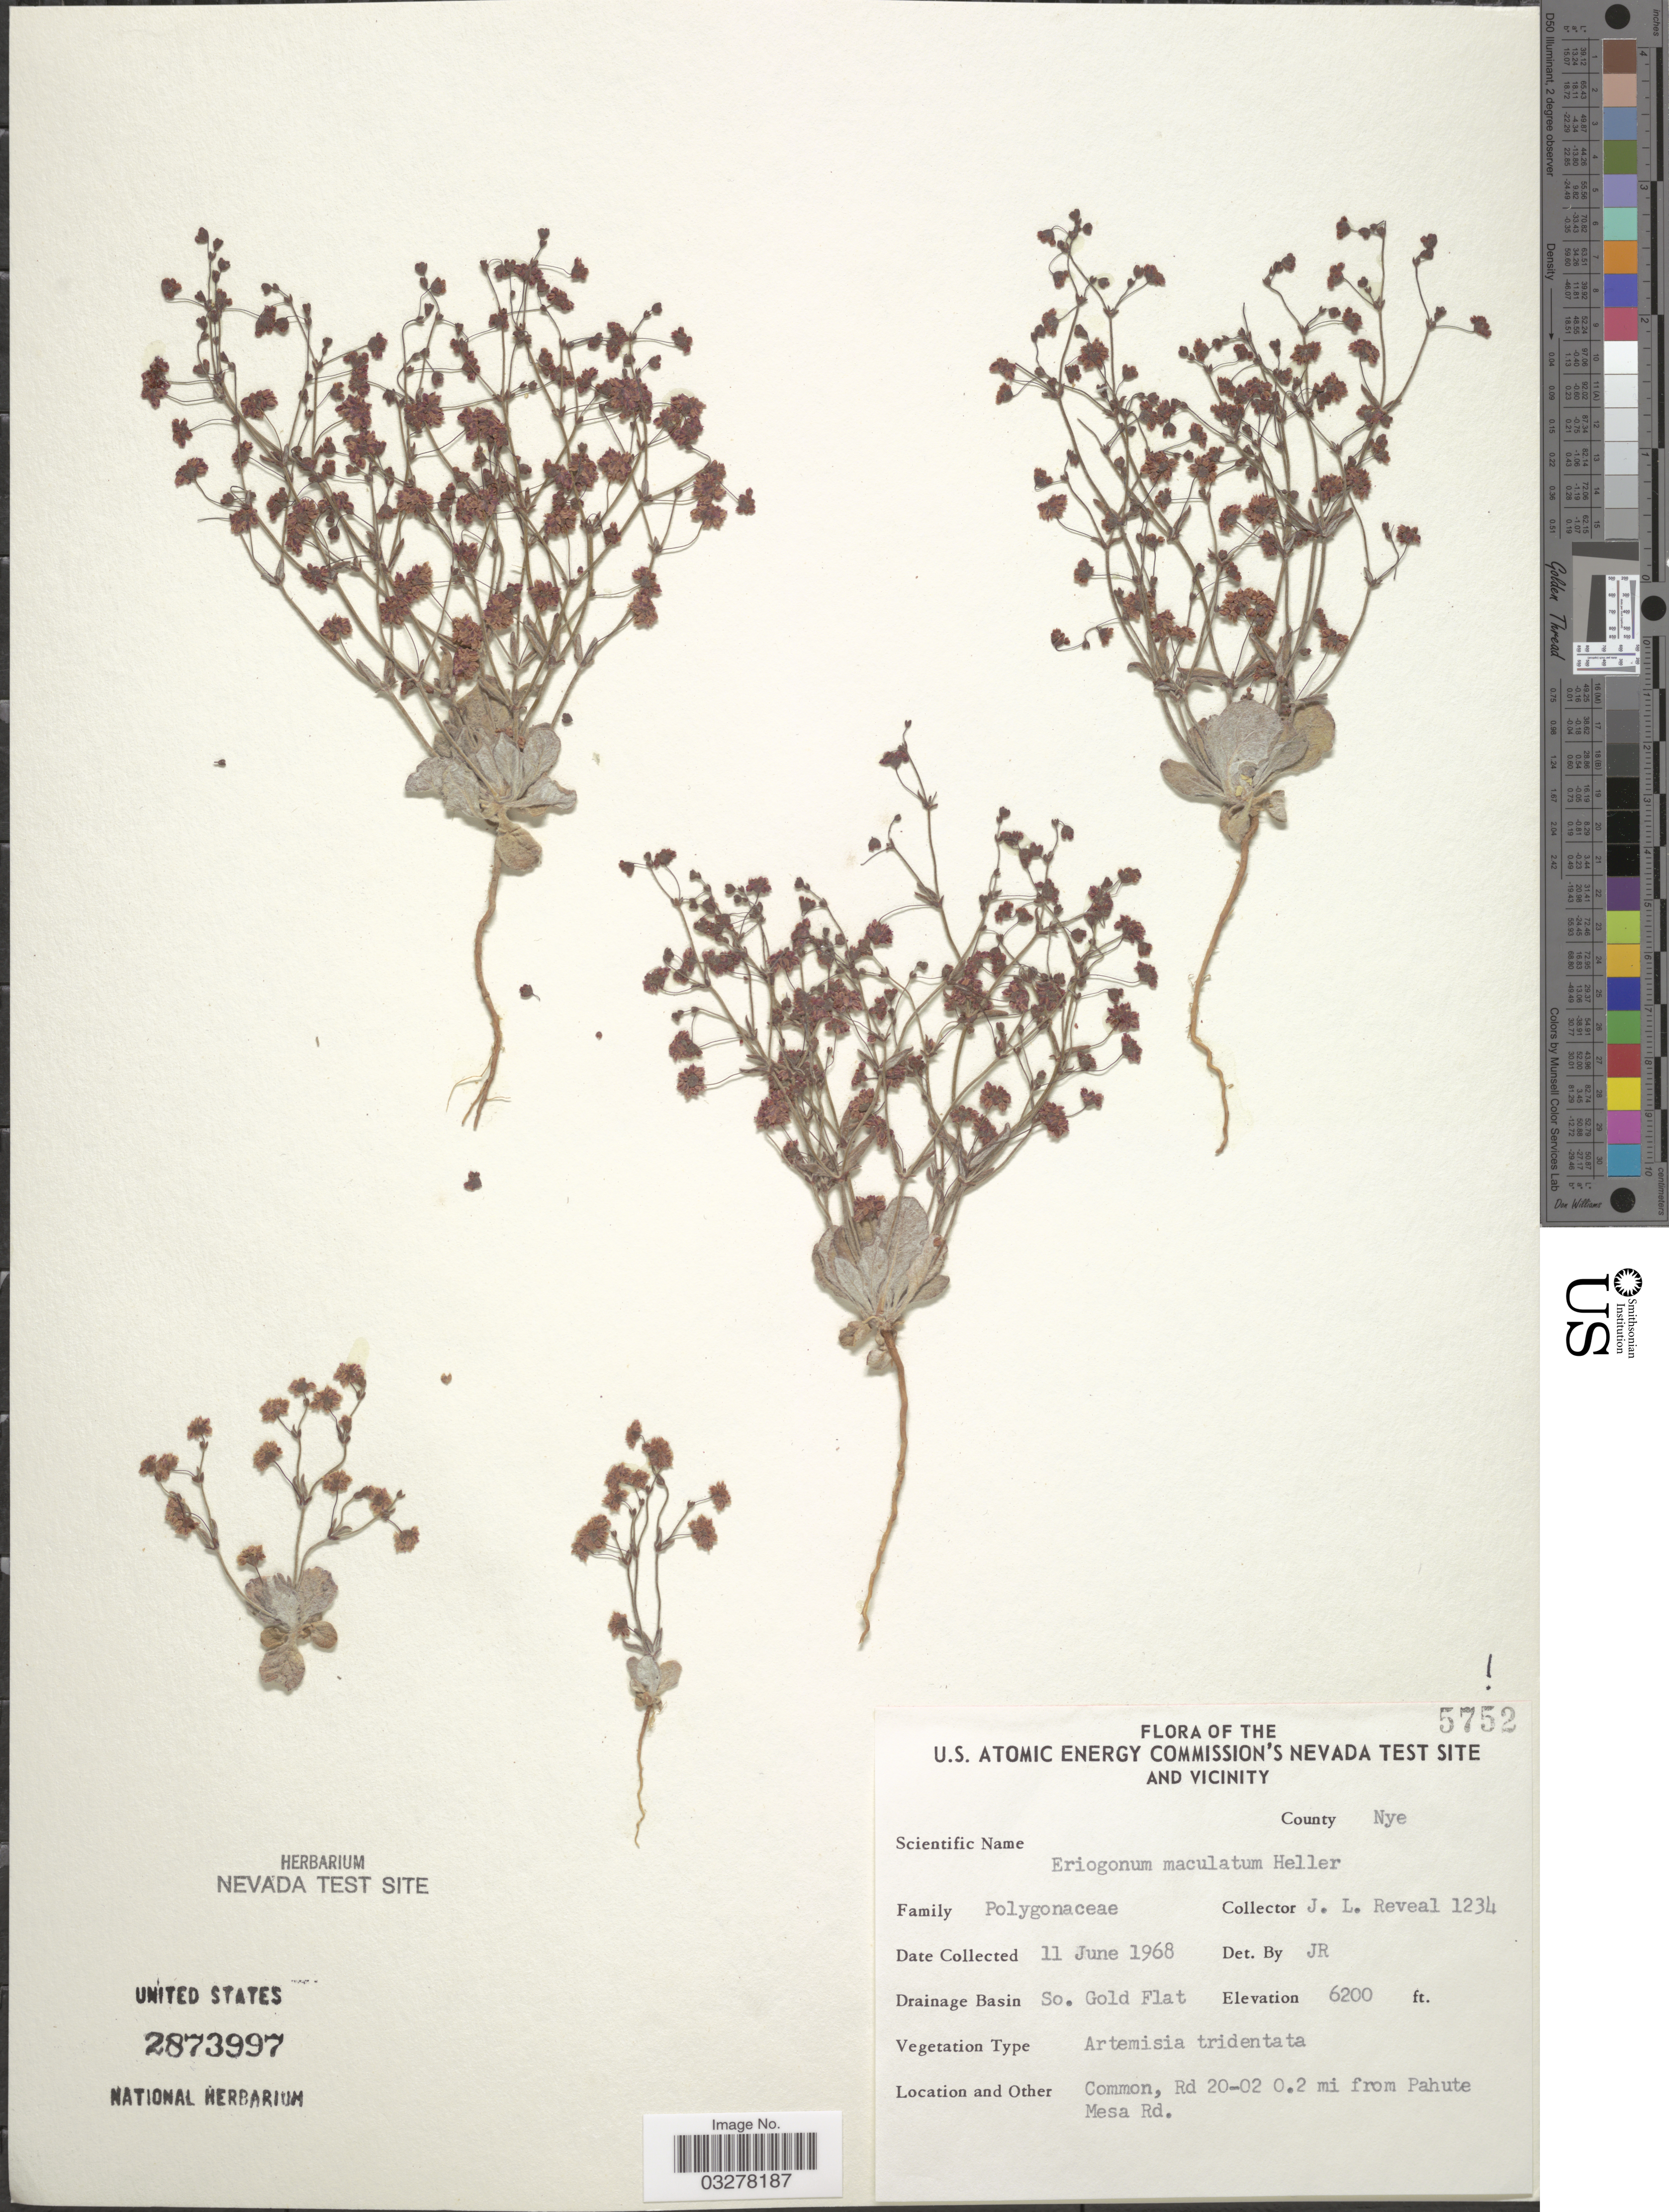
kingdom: Plantae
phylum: Tracheophyta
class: Magnoliopsida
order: Caryophyllales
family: Polygonaceae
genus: Eriogonum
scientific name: Eriogonum maculatum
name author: A. Heller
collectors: J. L. Reveal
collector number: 1234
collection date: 1968-06-11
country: United States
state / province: Nevada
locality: The U.S. Atomic Energy Commission's Nevada Test Site and Vicinity. County Nye. Drainage Basin So. Gold Flat. Rd 20-02 0.2 mi from Pahute Mesa Rd.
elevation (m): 1890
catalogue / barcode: US 2873997